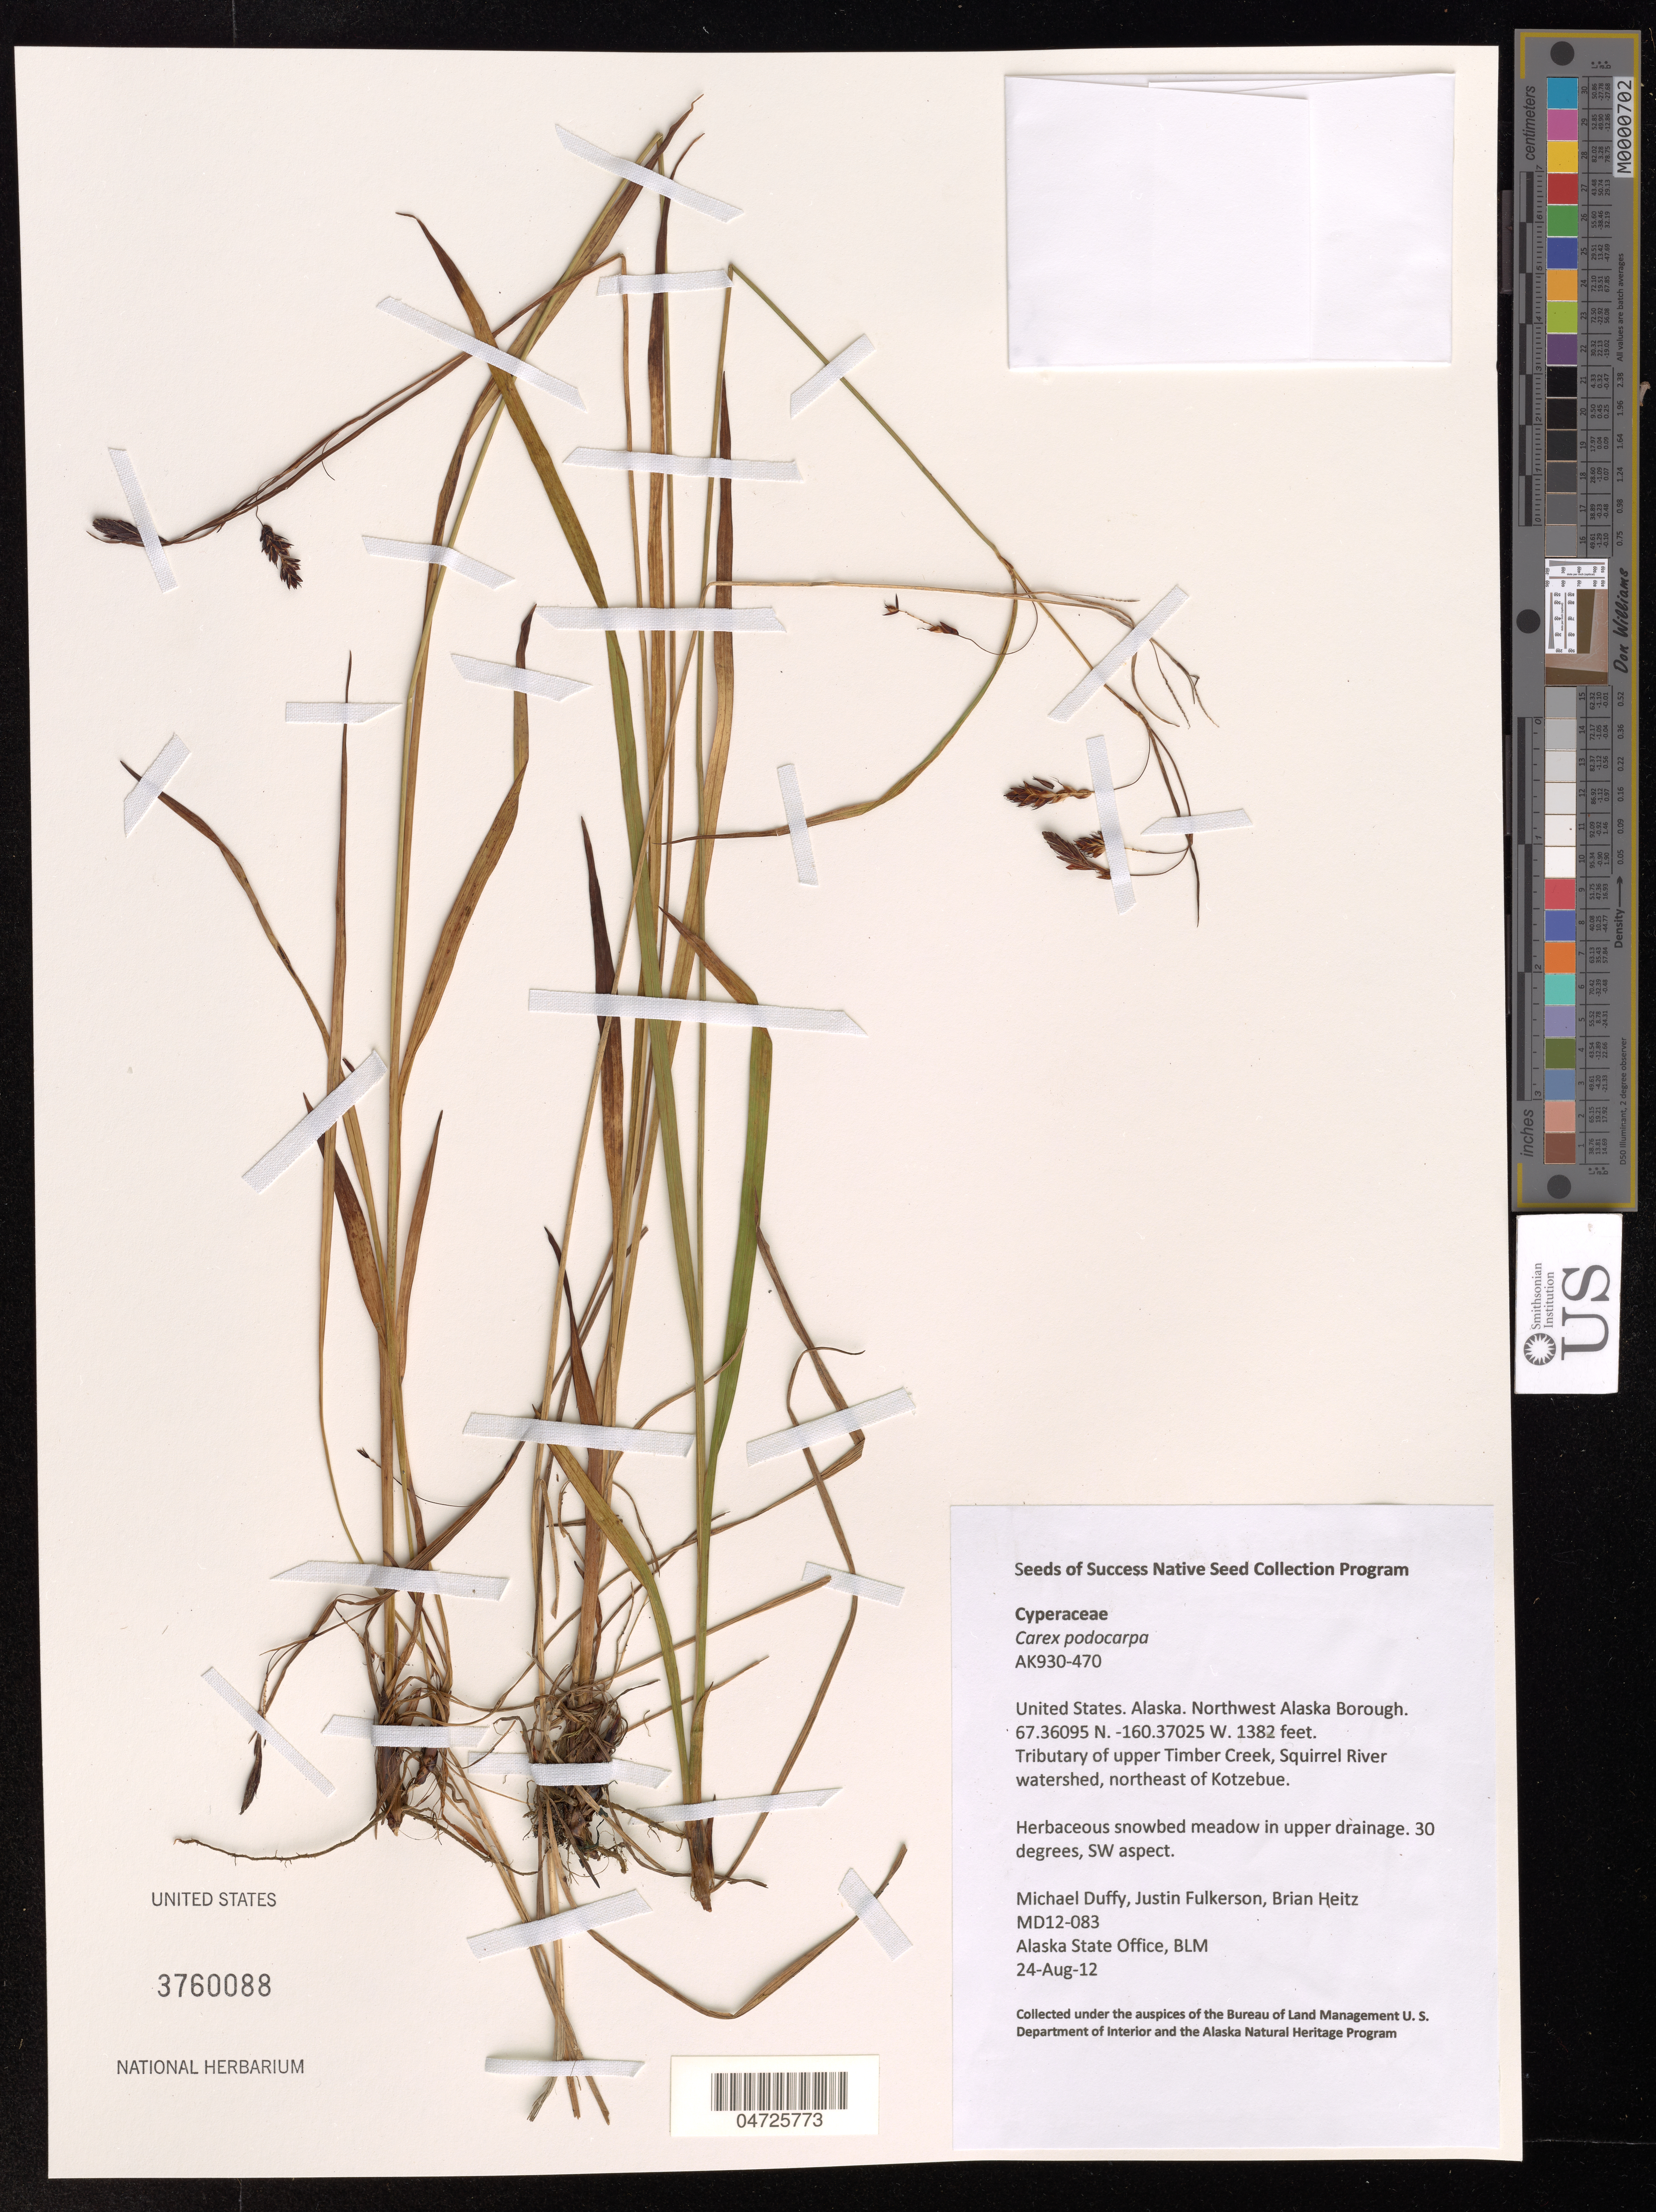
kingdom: Plantae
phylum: Tracheophyta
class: Liliopsida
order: Poales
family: Cyperaceae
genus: Carex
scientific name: Carex podocarpa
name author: R. Br.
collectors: M. Duffy, J. Fulkerson & B. Heitz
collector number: MD12-083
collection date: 2012-08-24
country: United States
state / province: Alaska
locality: Northwest Alaska Borough. Tributary of upper Timber Creek, Squirrel River watershed, northeast of Kotzebue.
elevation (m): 421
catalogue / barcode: US 3760088